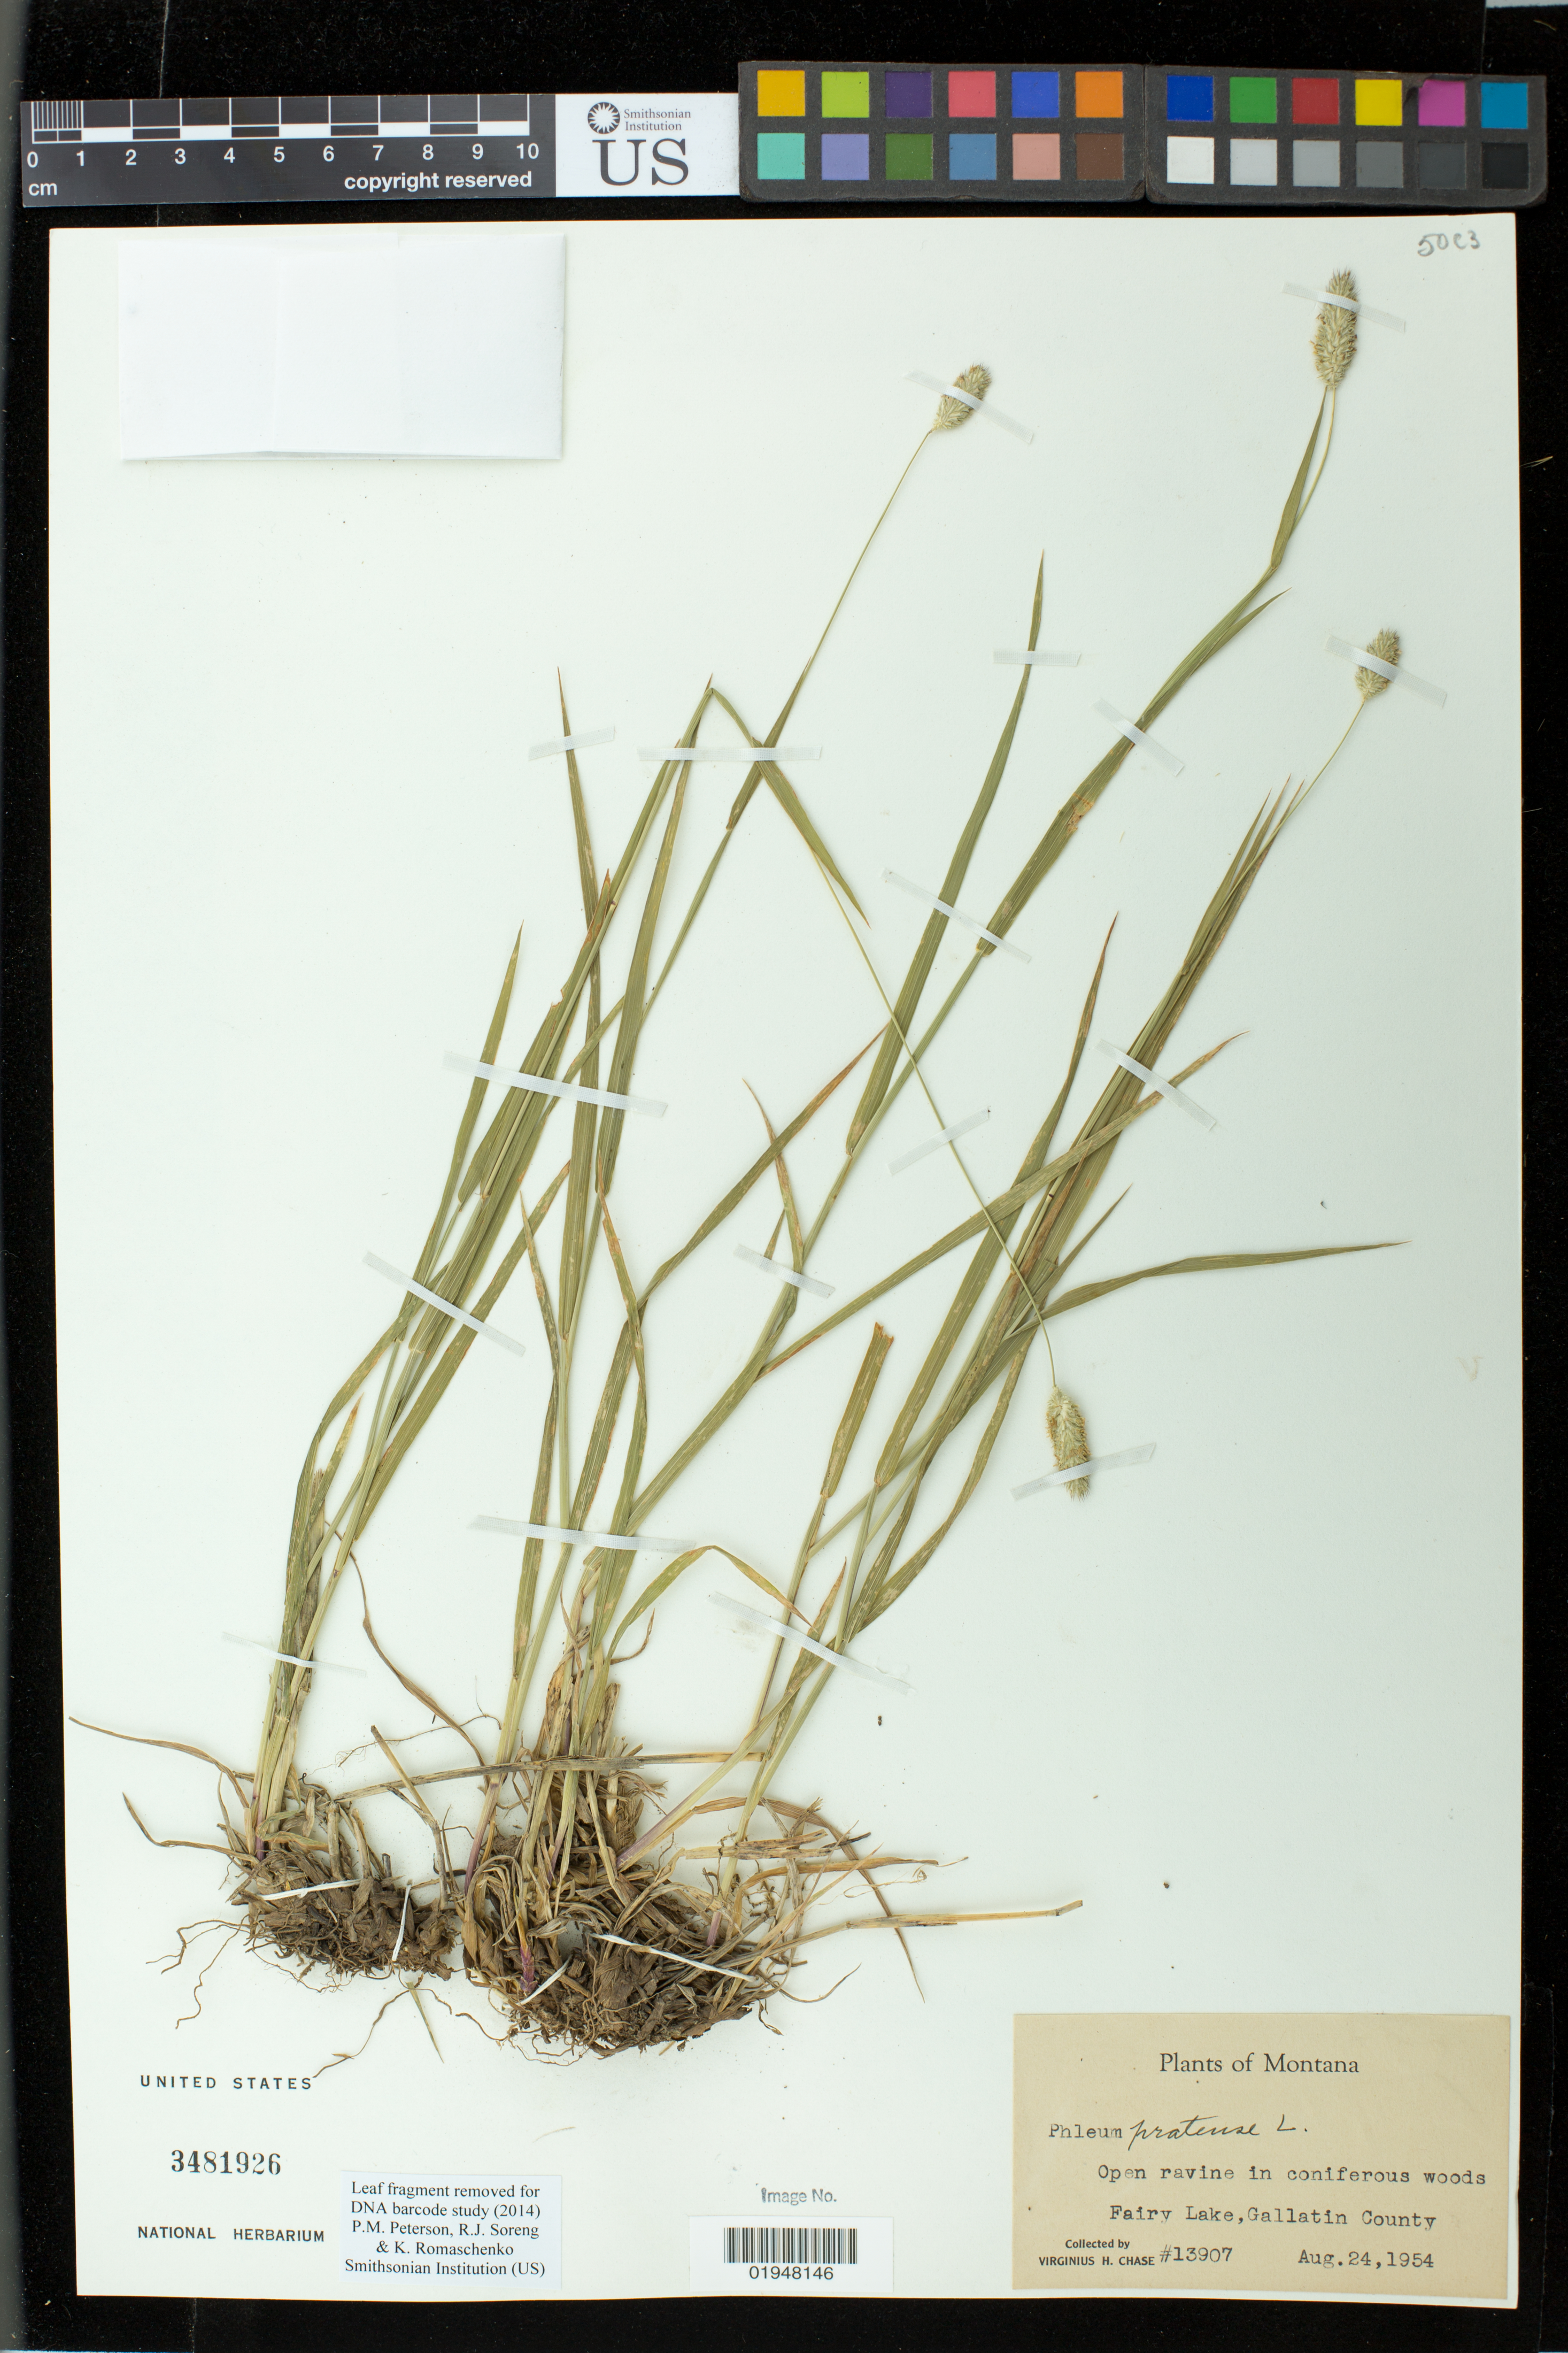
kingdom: Plantae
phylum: Tracheophyta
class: Liliopsida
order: Poales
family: Poaceae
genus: Phleum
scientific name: Phleum pratense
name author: L.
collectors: V. H. Chase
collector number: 13907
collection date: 1954-08-24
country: United States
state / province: Montana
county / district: Gallatin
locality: Fairy Lake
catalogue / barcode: US 3481926